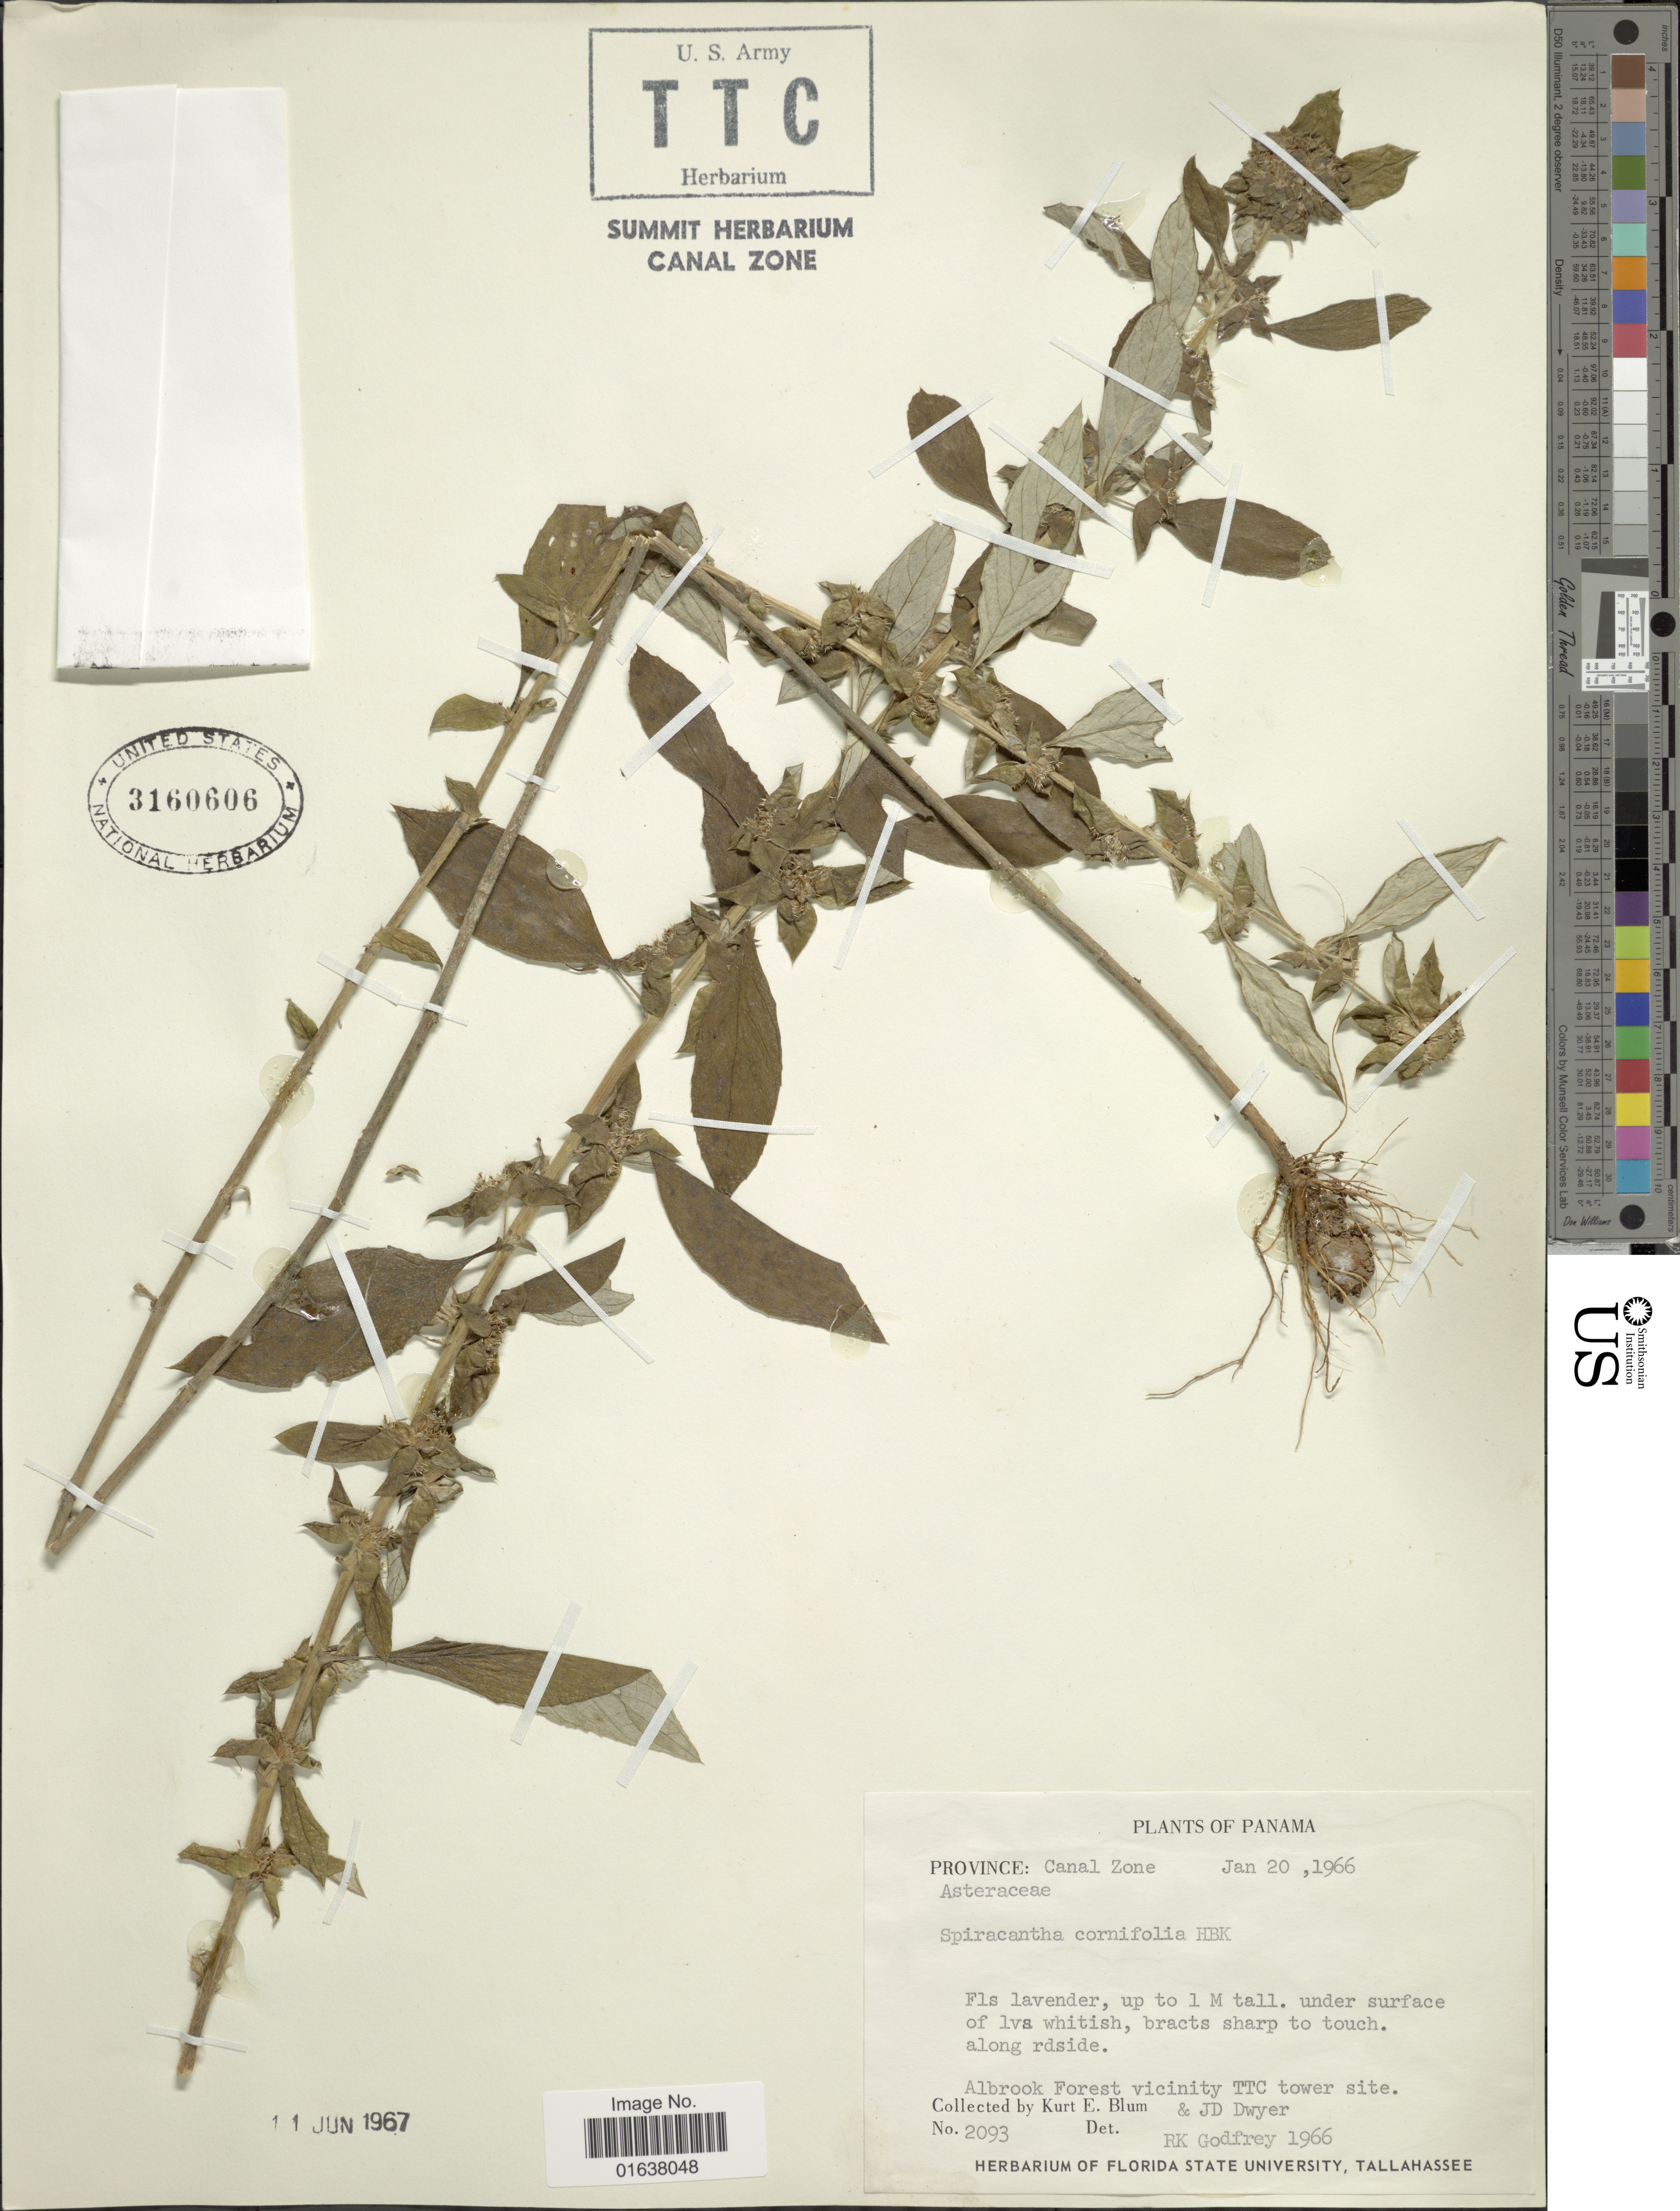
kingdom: Plantae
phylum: Tracheophyta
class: Magnoliopsida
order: Asterales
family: Asteraceae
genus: Spiracantha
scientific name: Spiracantha cornifolia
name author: Kunth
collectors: K. E. Blum & J. D. Dwyer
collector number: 2093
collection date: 1966-01-20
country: Panama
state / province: Colón / Panamá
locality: Province: Canal Zone. Albrook Forest vicinity TTC tower site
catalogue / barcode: US 3160606